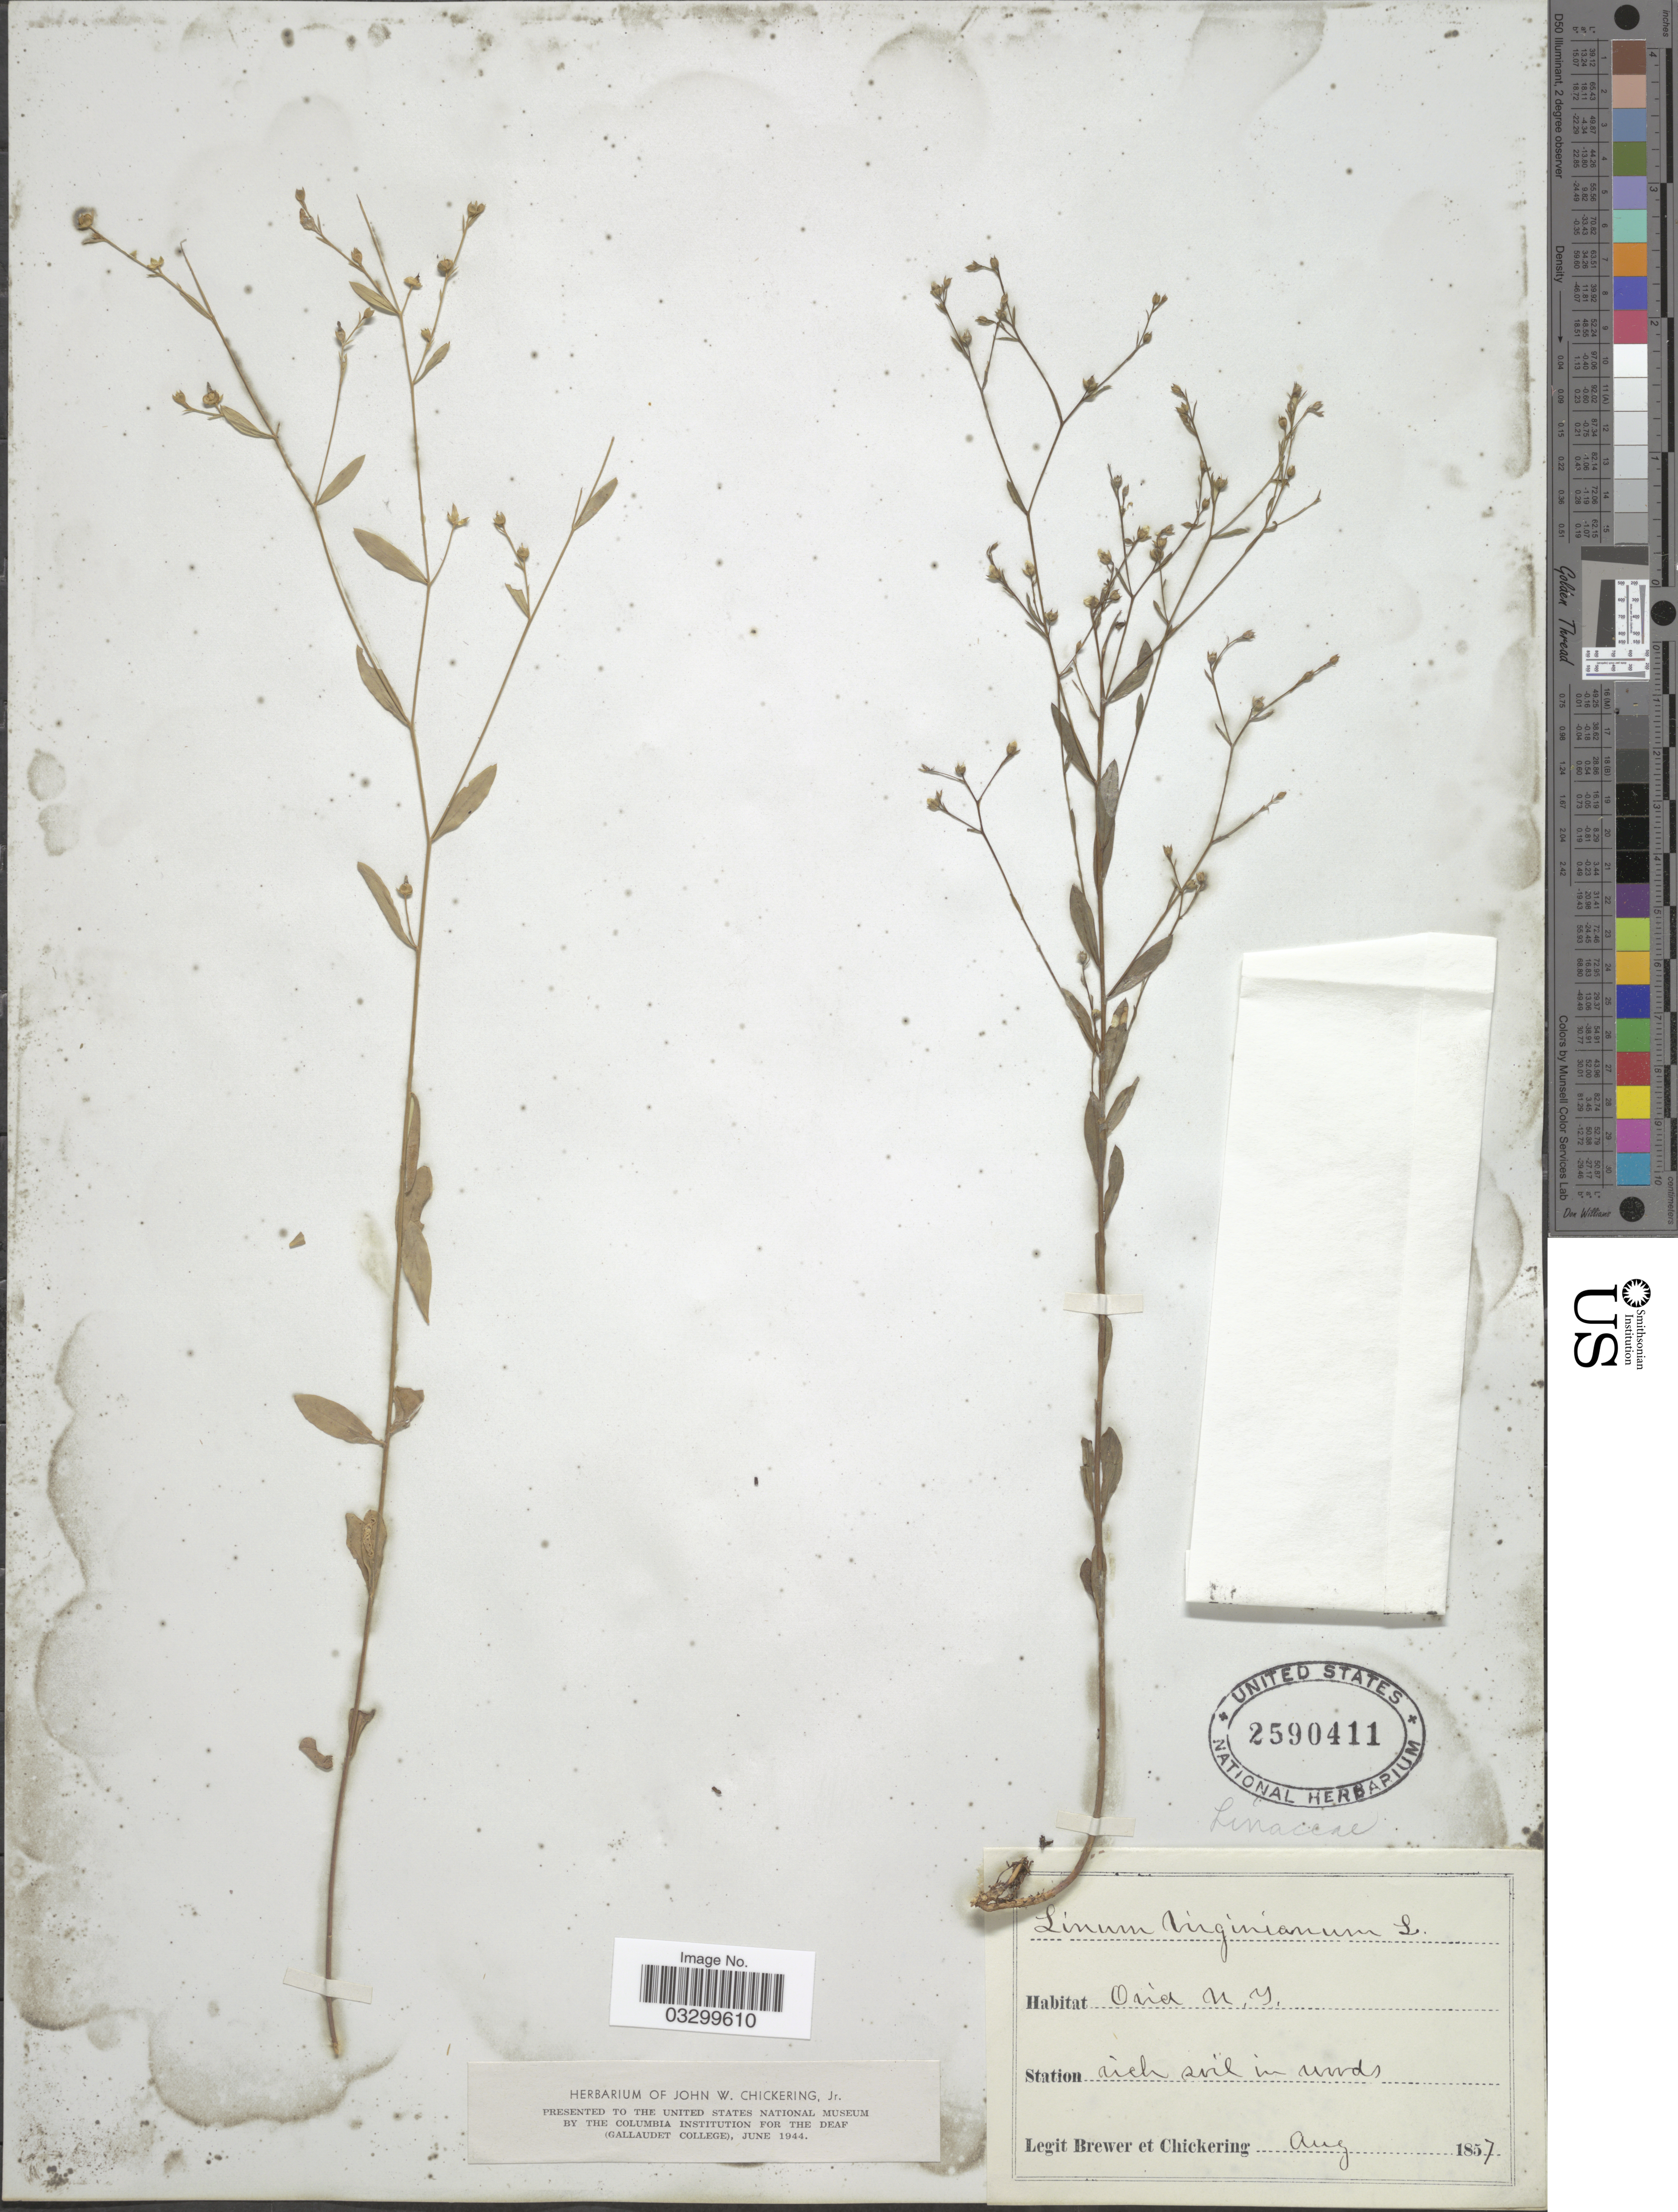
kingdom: Plantae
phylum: Tracheophyta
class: Magnoliopsida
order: Malpighiales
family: Linaceae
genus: Linum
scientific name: Linum virginianum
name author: L.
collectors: -. Brewer & -. Chickering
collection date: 1857-08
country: United States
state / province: New York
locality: Ovid.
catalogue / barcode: US 2590411